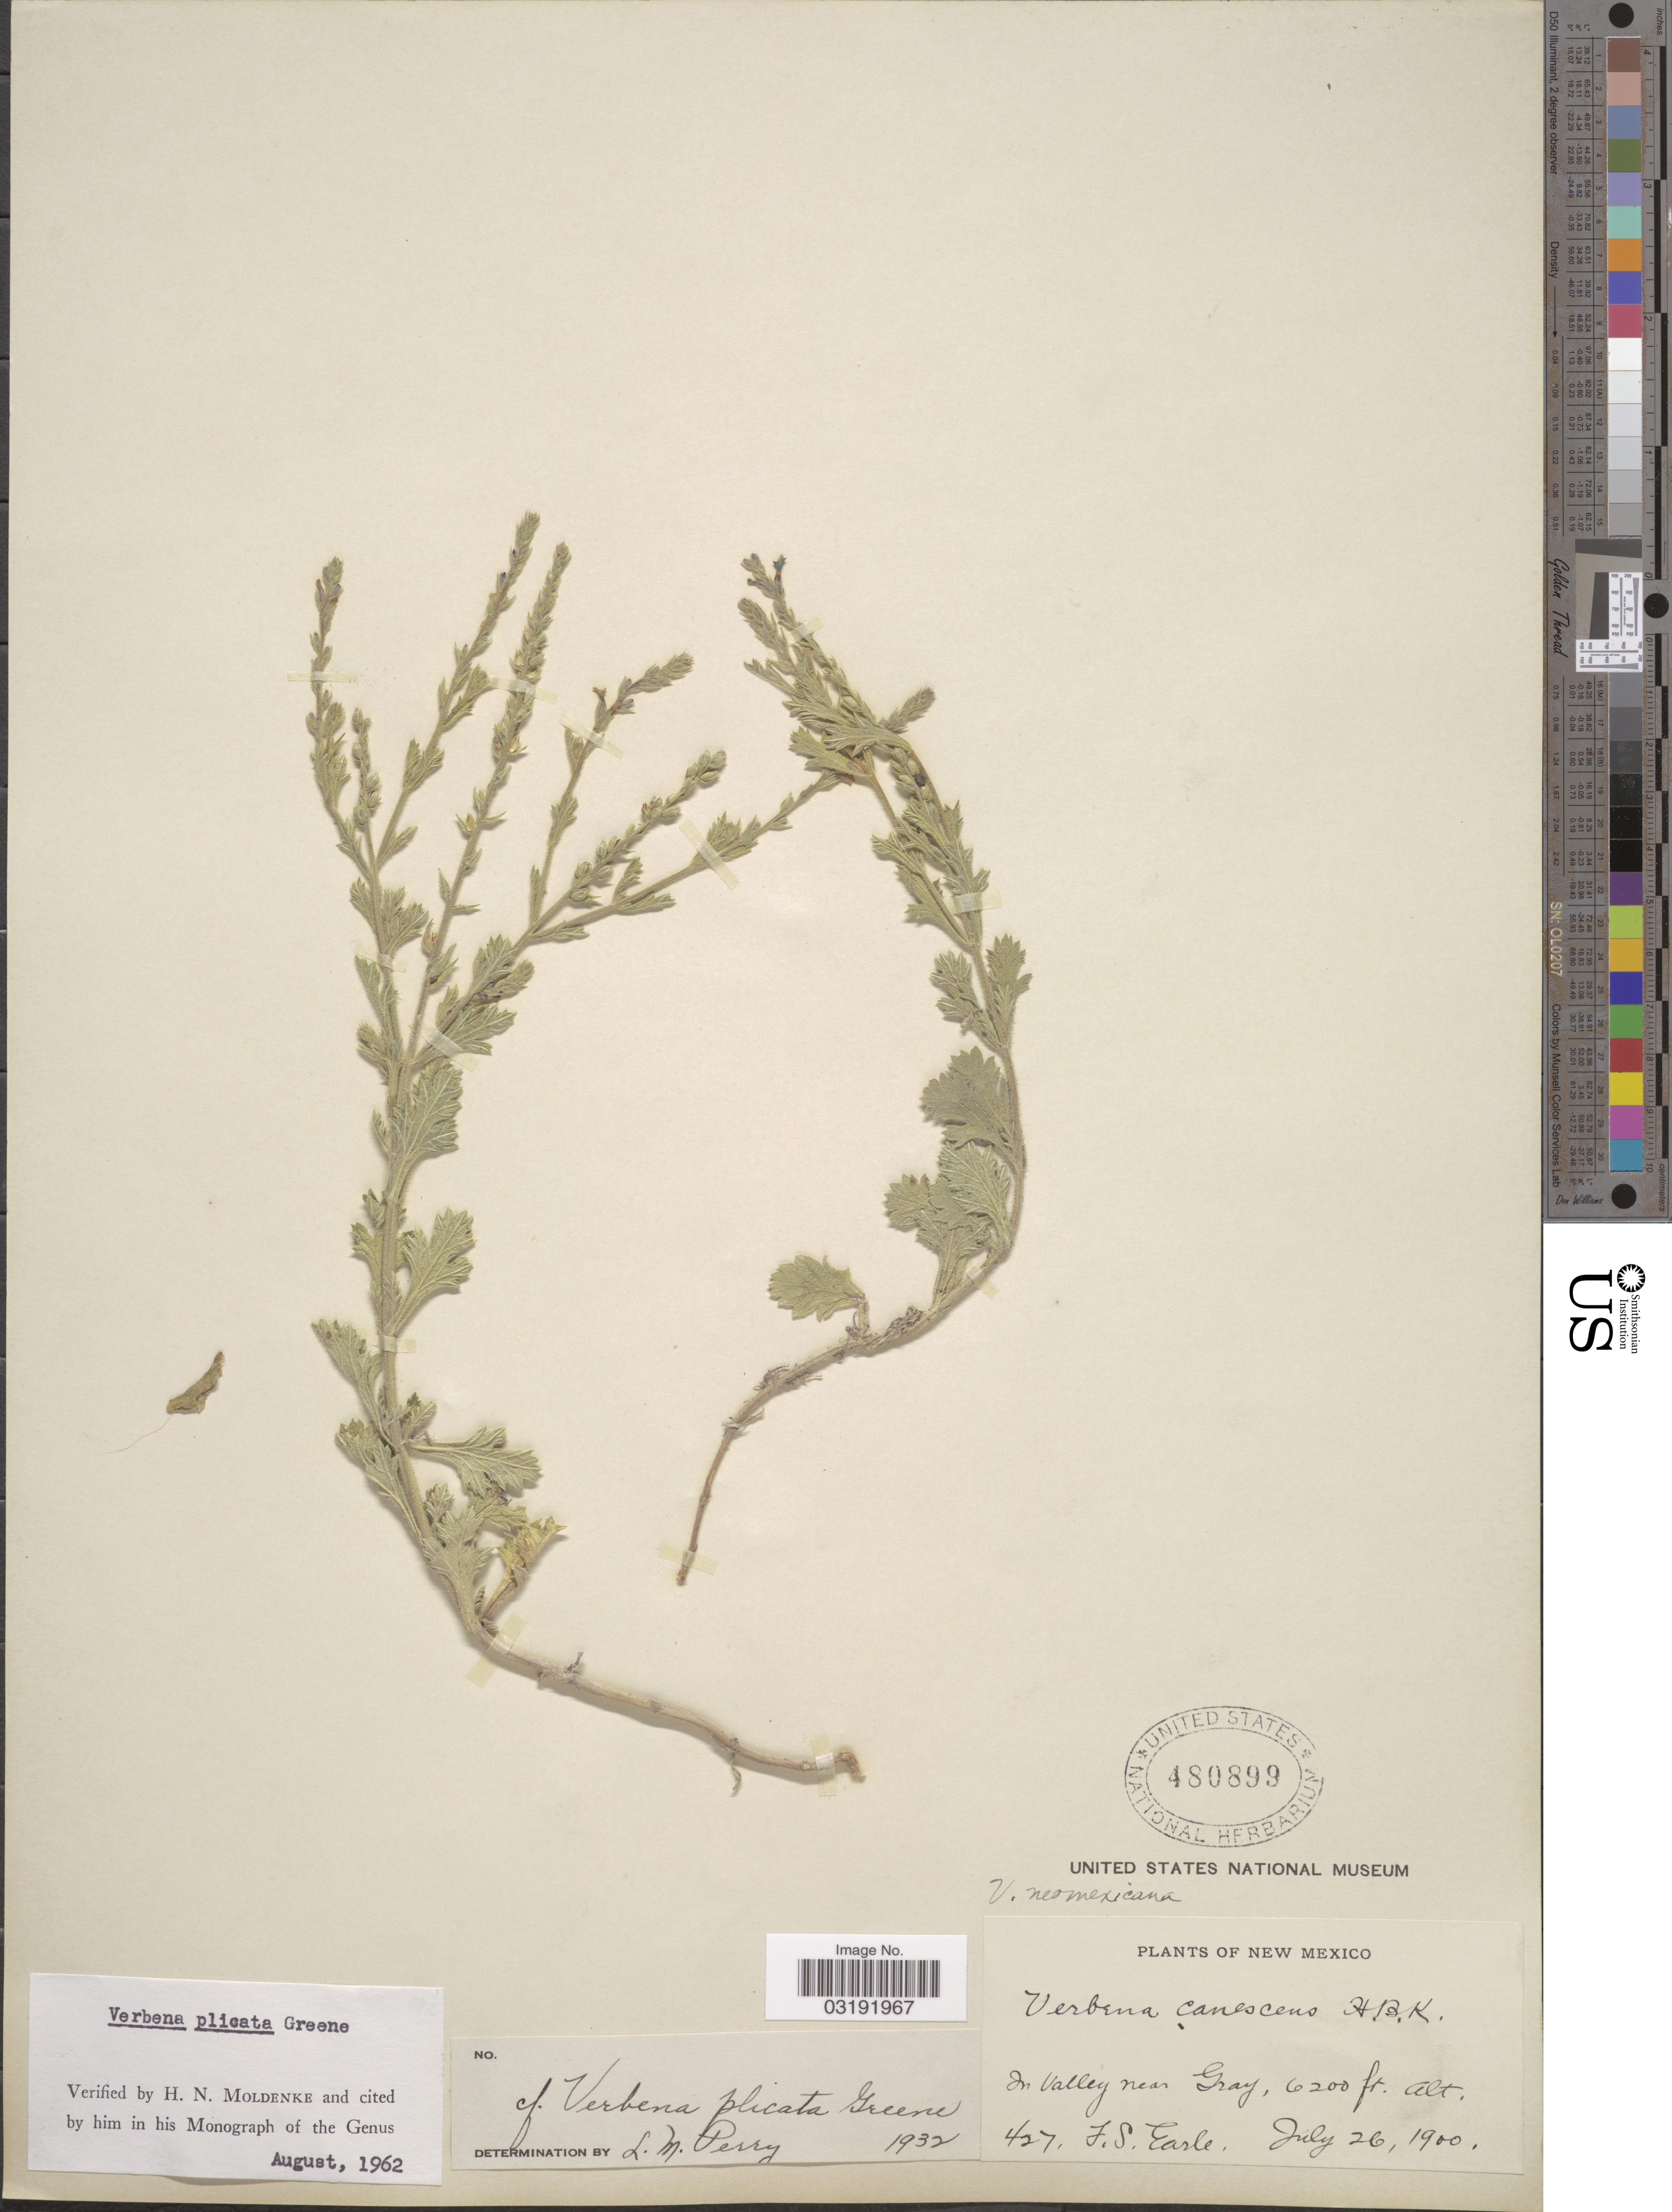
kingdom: Plantae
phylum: Tracheophyta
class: Magnoliopsida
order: Lamiales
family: Verbenaceae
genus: Verbena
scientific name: Verbena plicata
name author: Greene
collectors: F. S. Earle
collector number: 427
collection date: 1900-07-26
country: United States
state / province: New Mexico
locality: In Valley near Gray.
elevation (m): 1890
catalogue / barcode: US 480899